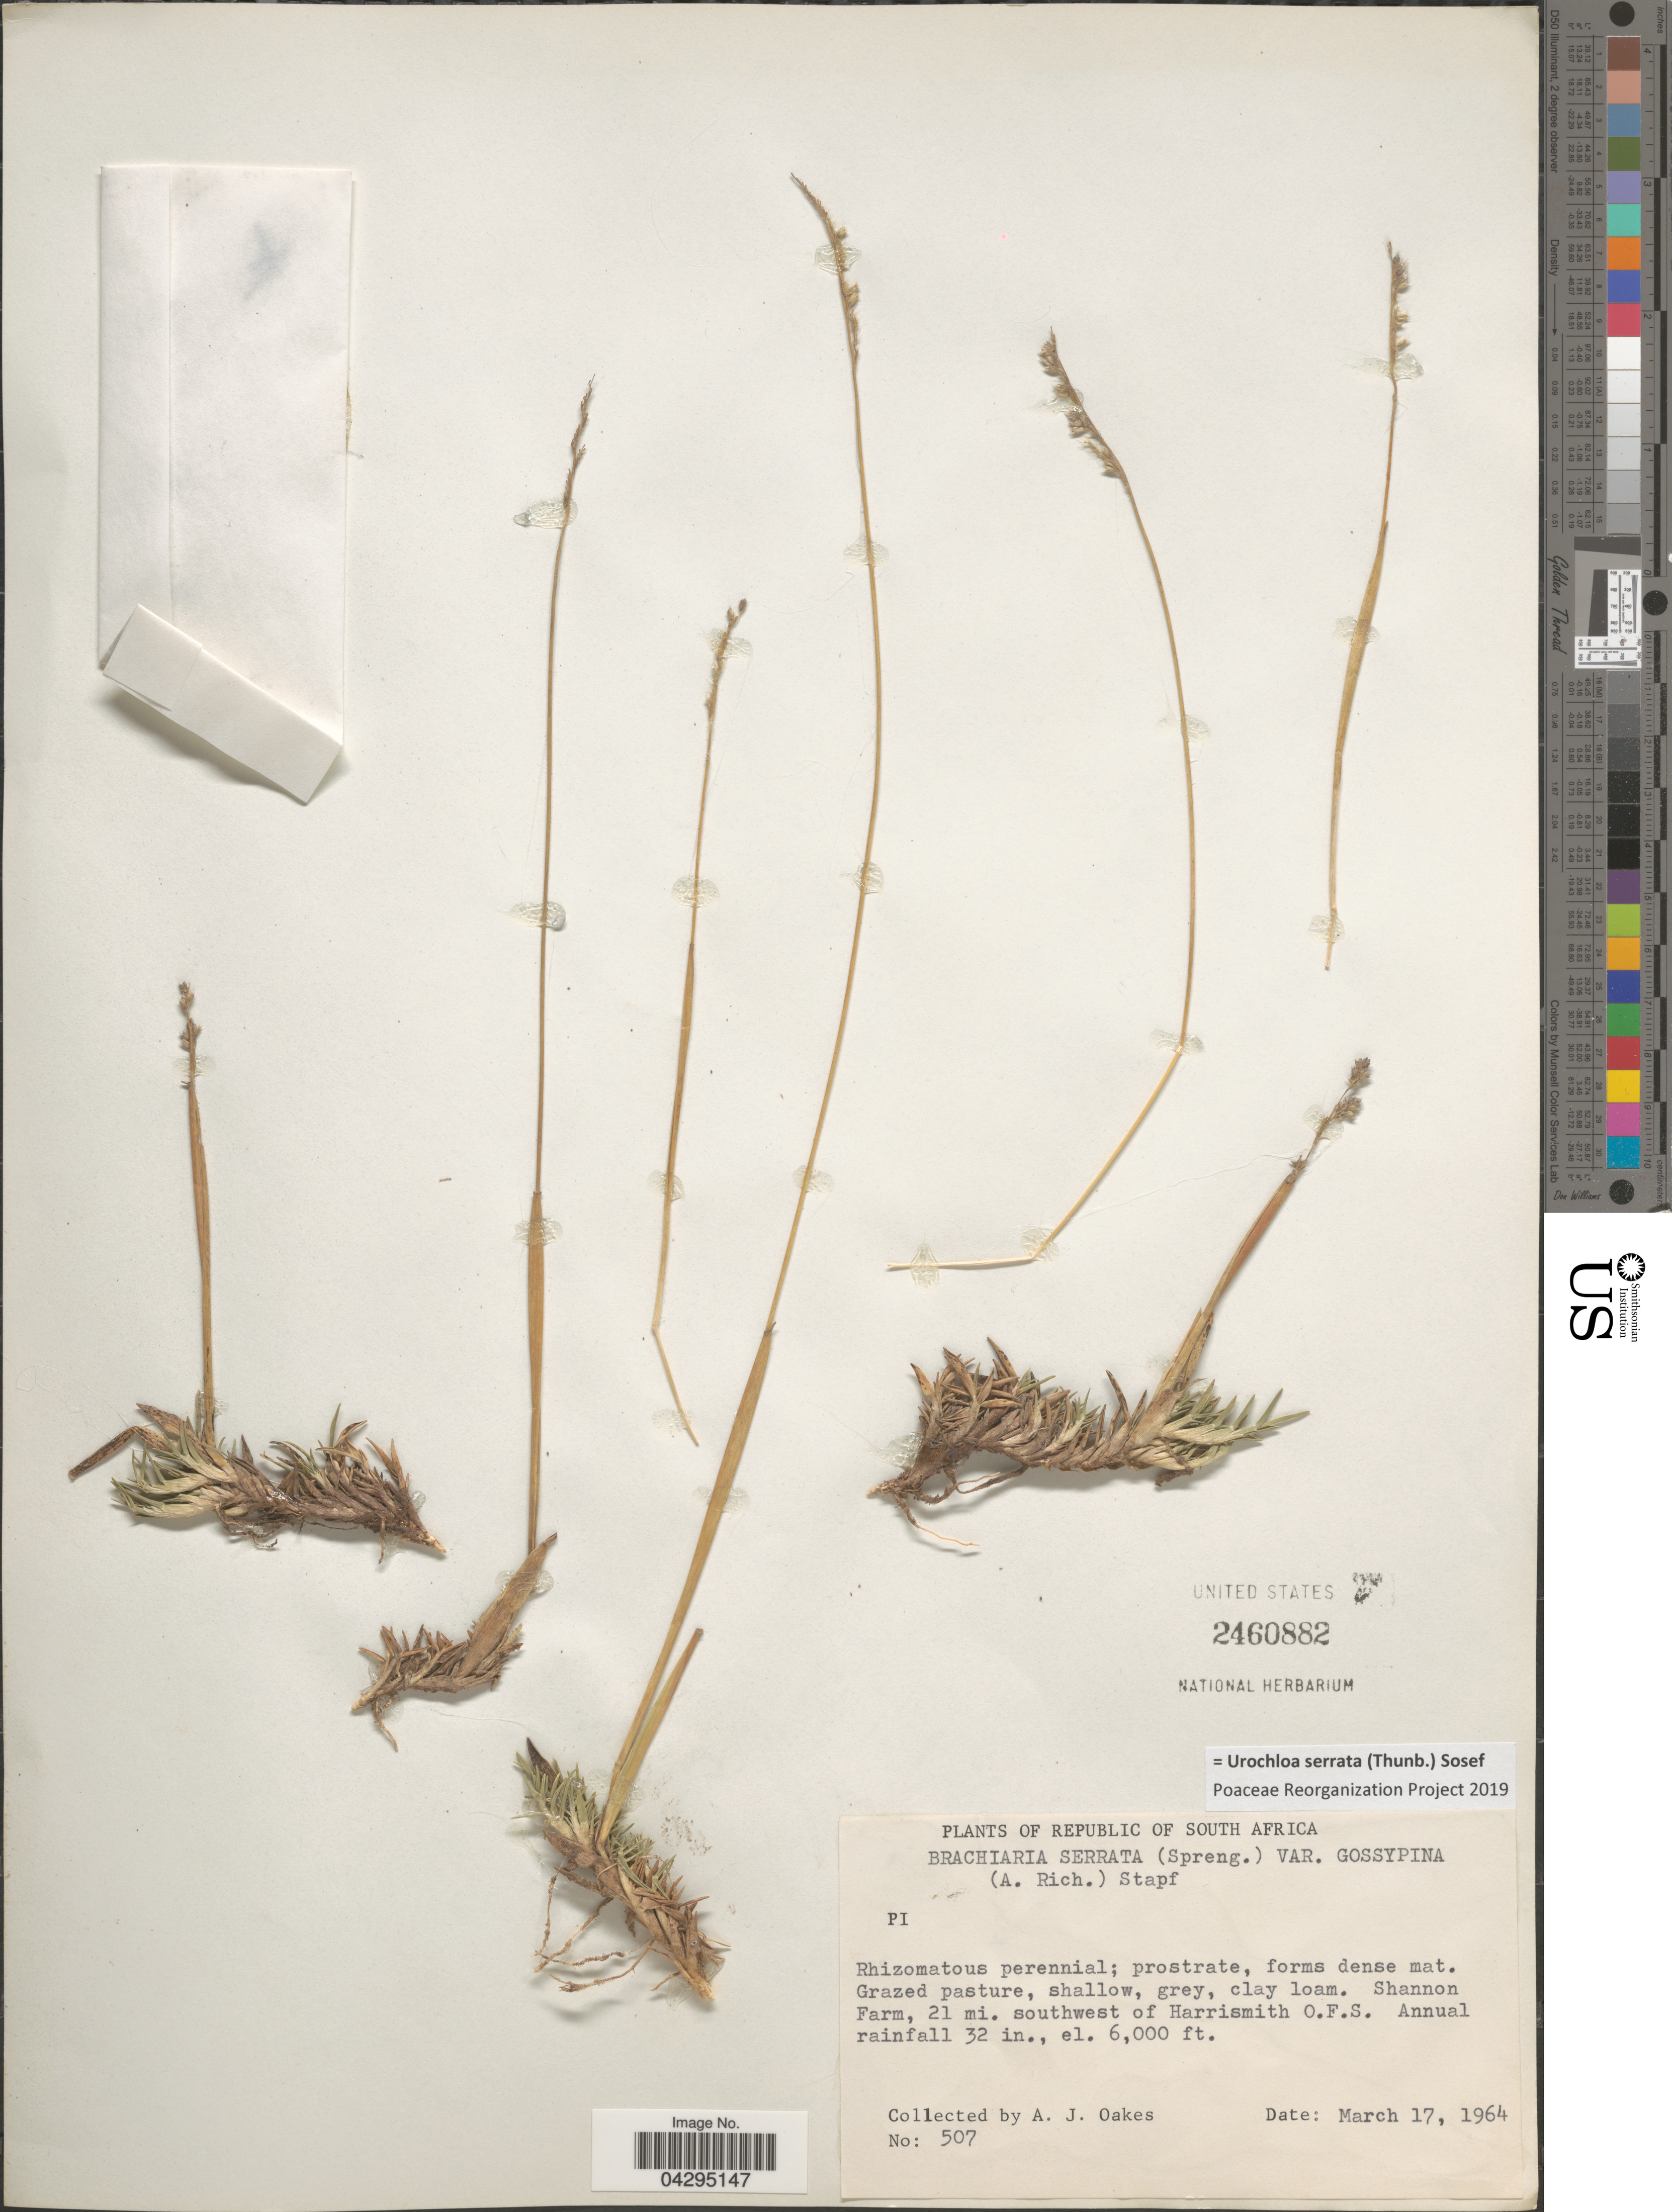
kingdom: Plantae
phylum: Tracheophyta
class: Liliopsida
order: Poales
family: Poaceae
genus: Urochloa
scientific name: Urochloa serrata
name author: (Thunb.) Sosef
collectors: A. Oakes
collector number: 507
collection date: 1964-03-17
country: South Africa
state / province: Free State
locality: Republic of South Africa. Shannon Farm, 21 mi. southwest of Harrismith O.F.S.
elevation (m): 1829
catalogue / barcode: US 2460882